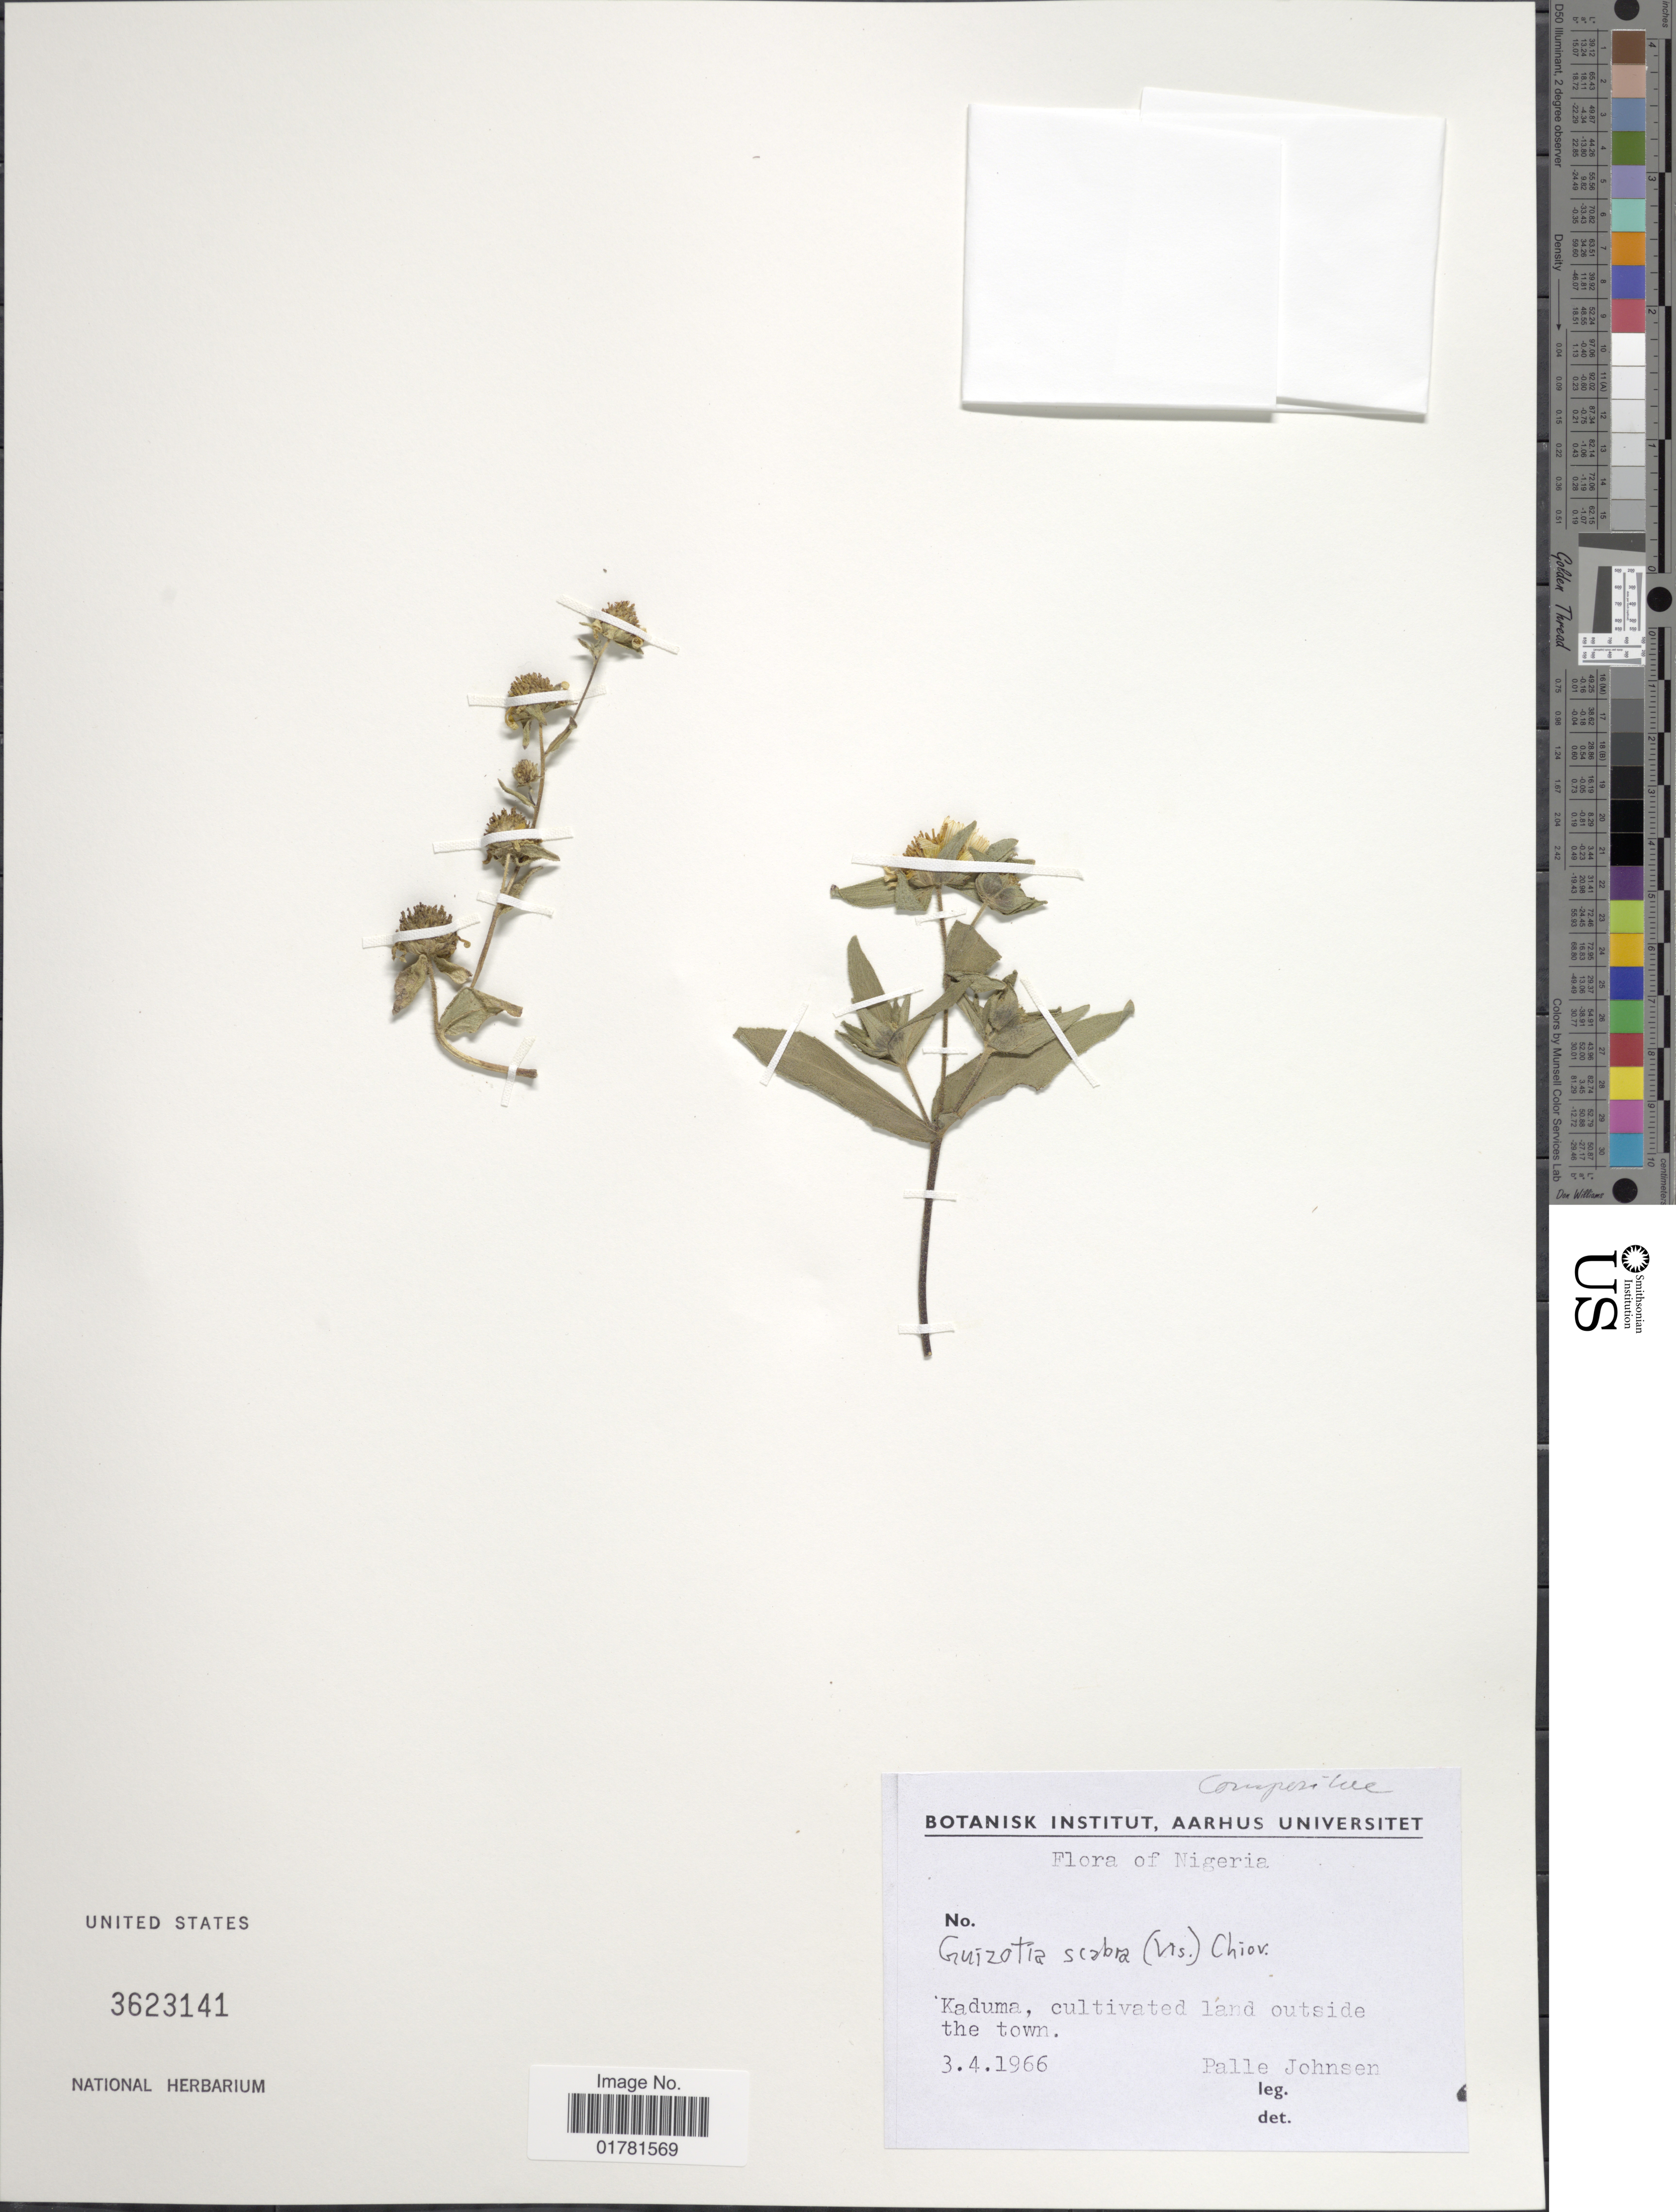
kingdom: Plantae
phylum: Tracheophyta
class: Magnoliopsida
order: Asterales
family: Asteraceae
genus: Guizotia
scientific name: Guizotia scabra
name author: Chiov.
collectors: P. Johnson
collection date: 1966-04-03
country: Nigeria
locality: Kaduma, cultivated land outside the town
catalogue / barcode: US 3623141